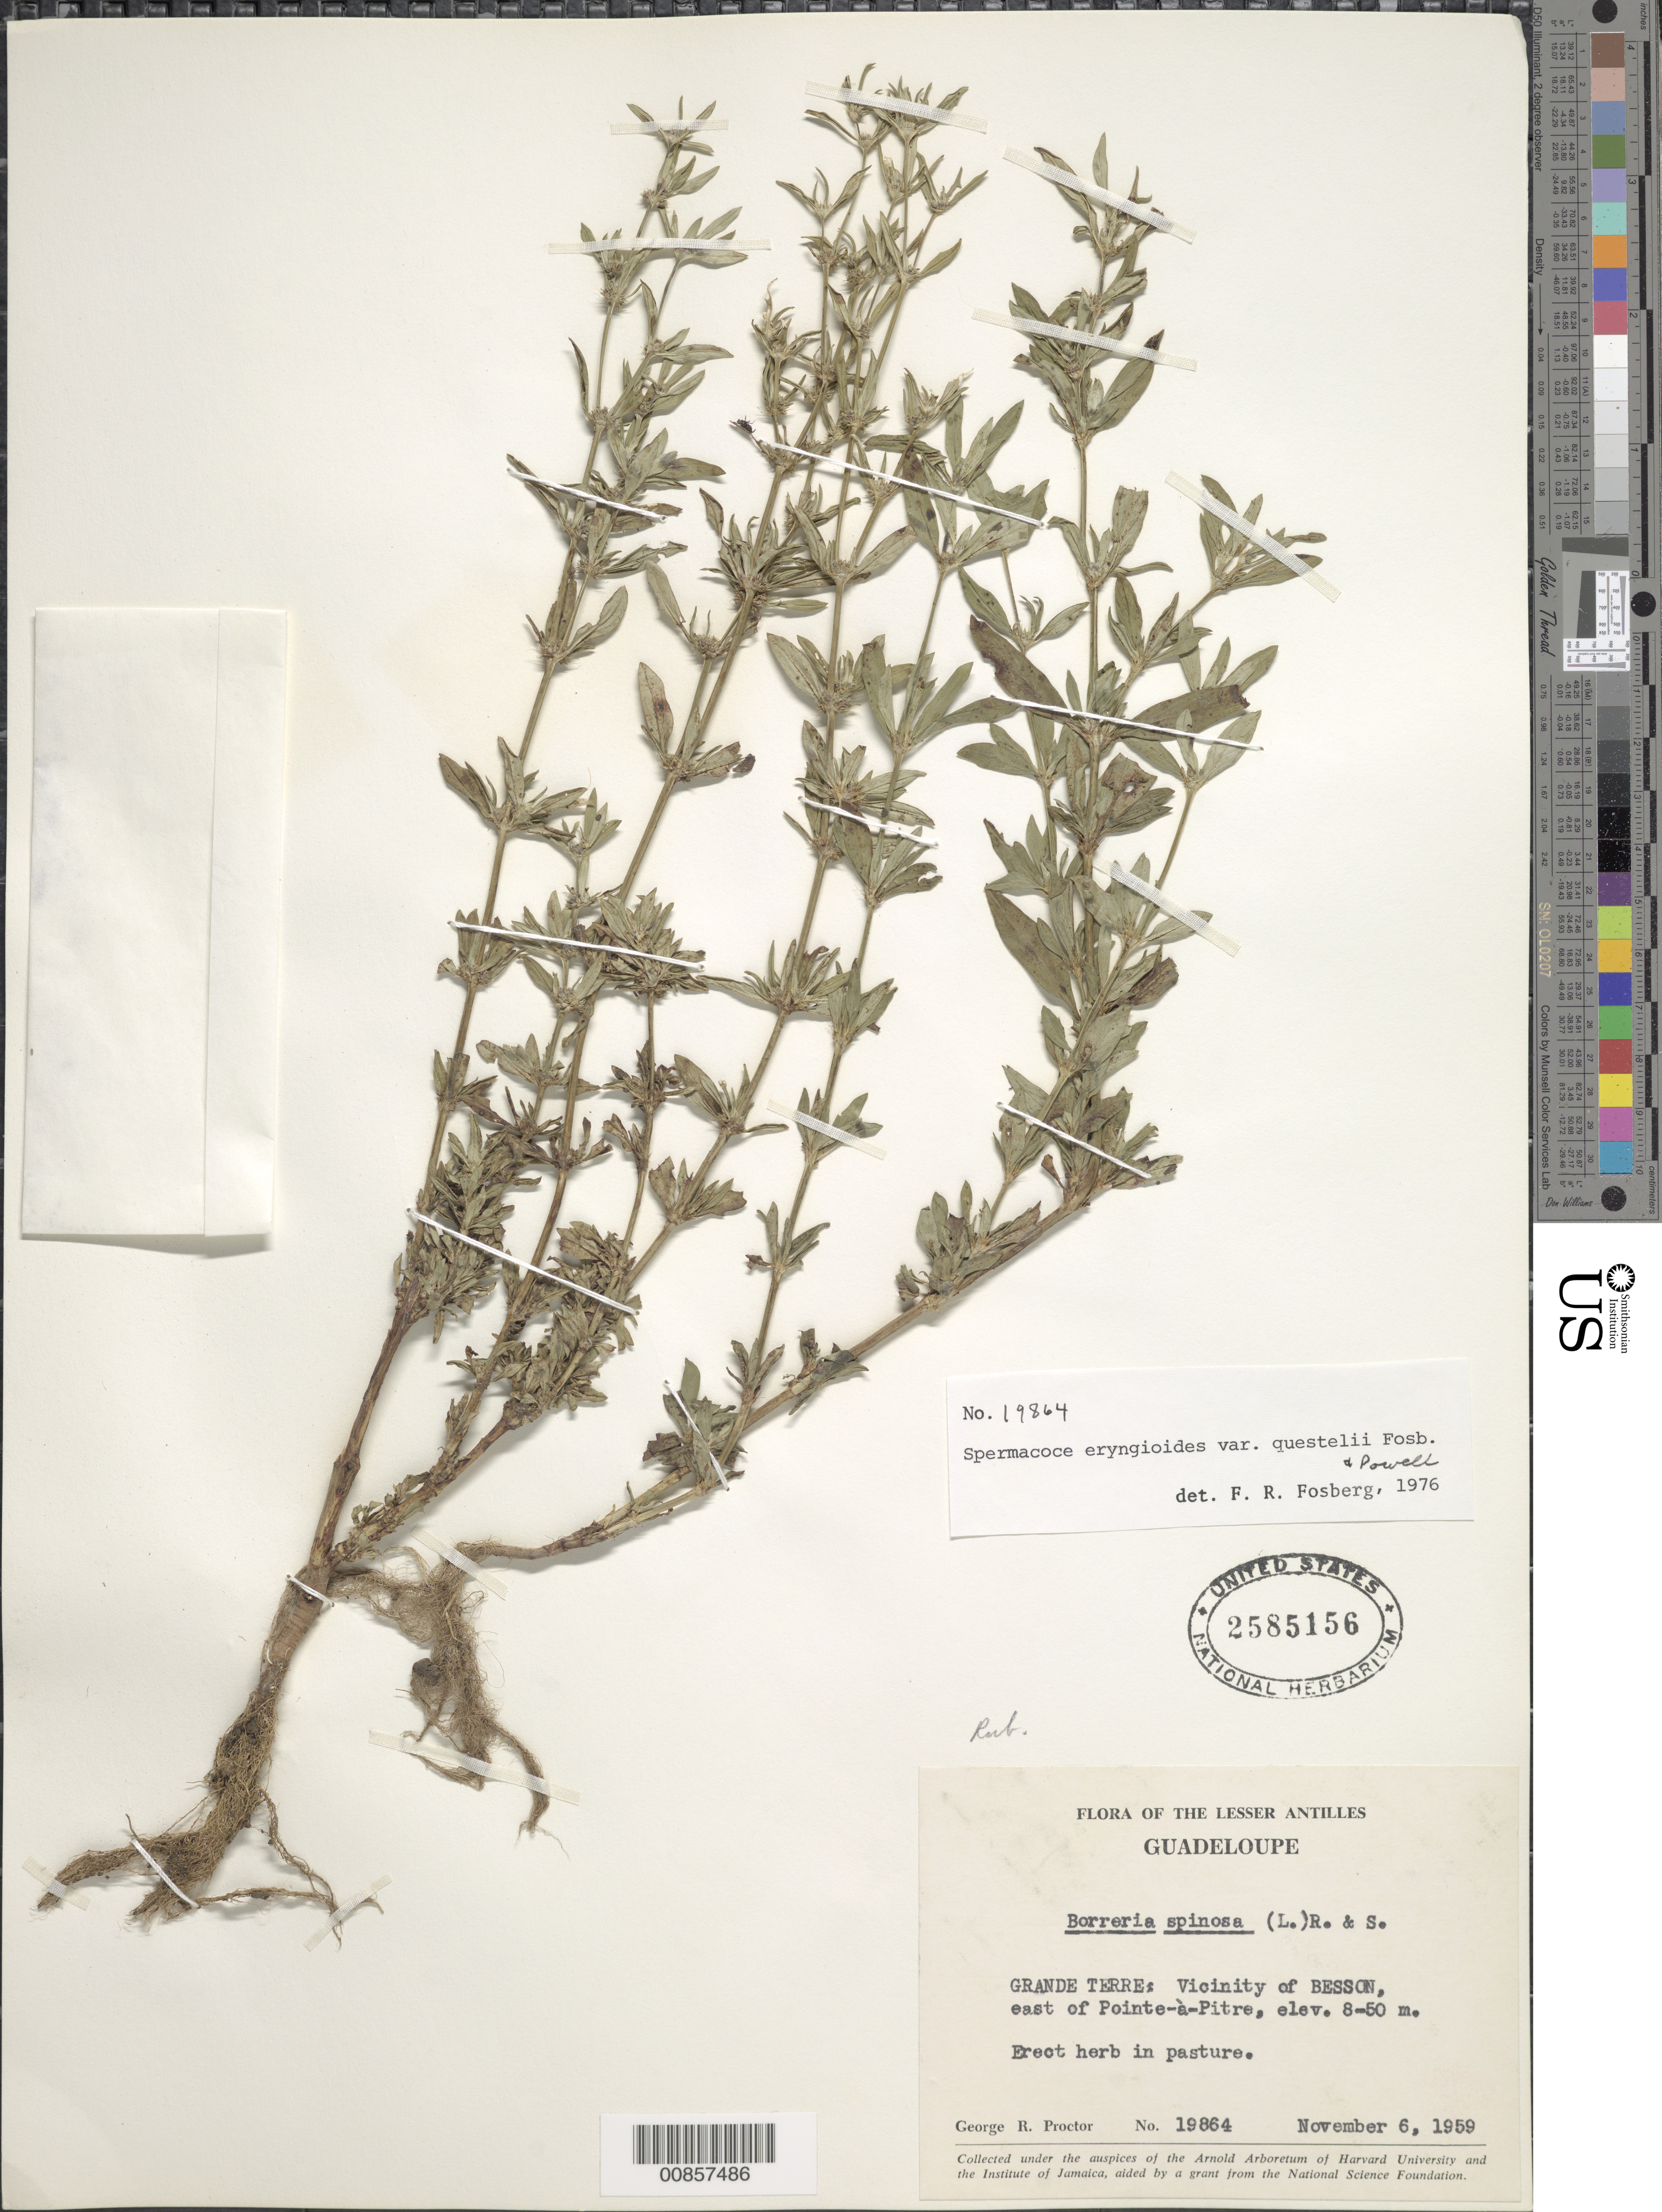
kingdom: Plantae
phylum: Tracheophyta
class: Magnoliopsida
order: Gentianales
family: Rubiaceae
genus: Spermacoce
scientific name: Spermacoce eryngioides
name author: (Cham. & Schltdl.) Kuntze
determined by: Fosberg, F. R.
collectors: G. R. Proctor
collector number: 19864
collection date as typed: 06 Nov 1959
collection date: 1959-11-06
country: Guadeloupe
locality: Grande Terre: Vicinity of Besson, east of Point-à-Pitre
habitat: In pasture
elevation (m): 8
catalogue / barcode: US 2585156